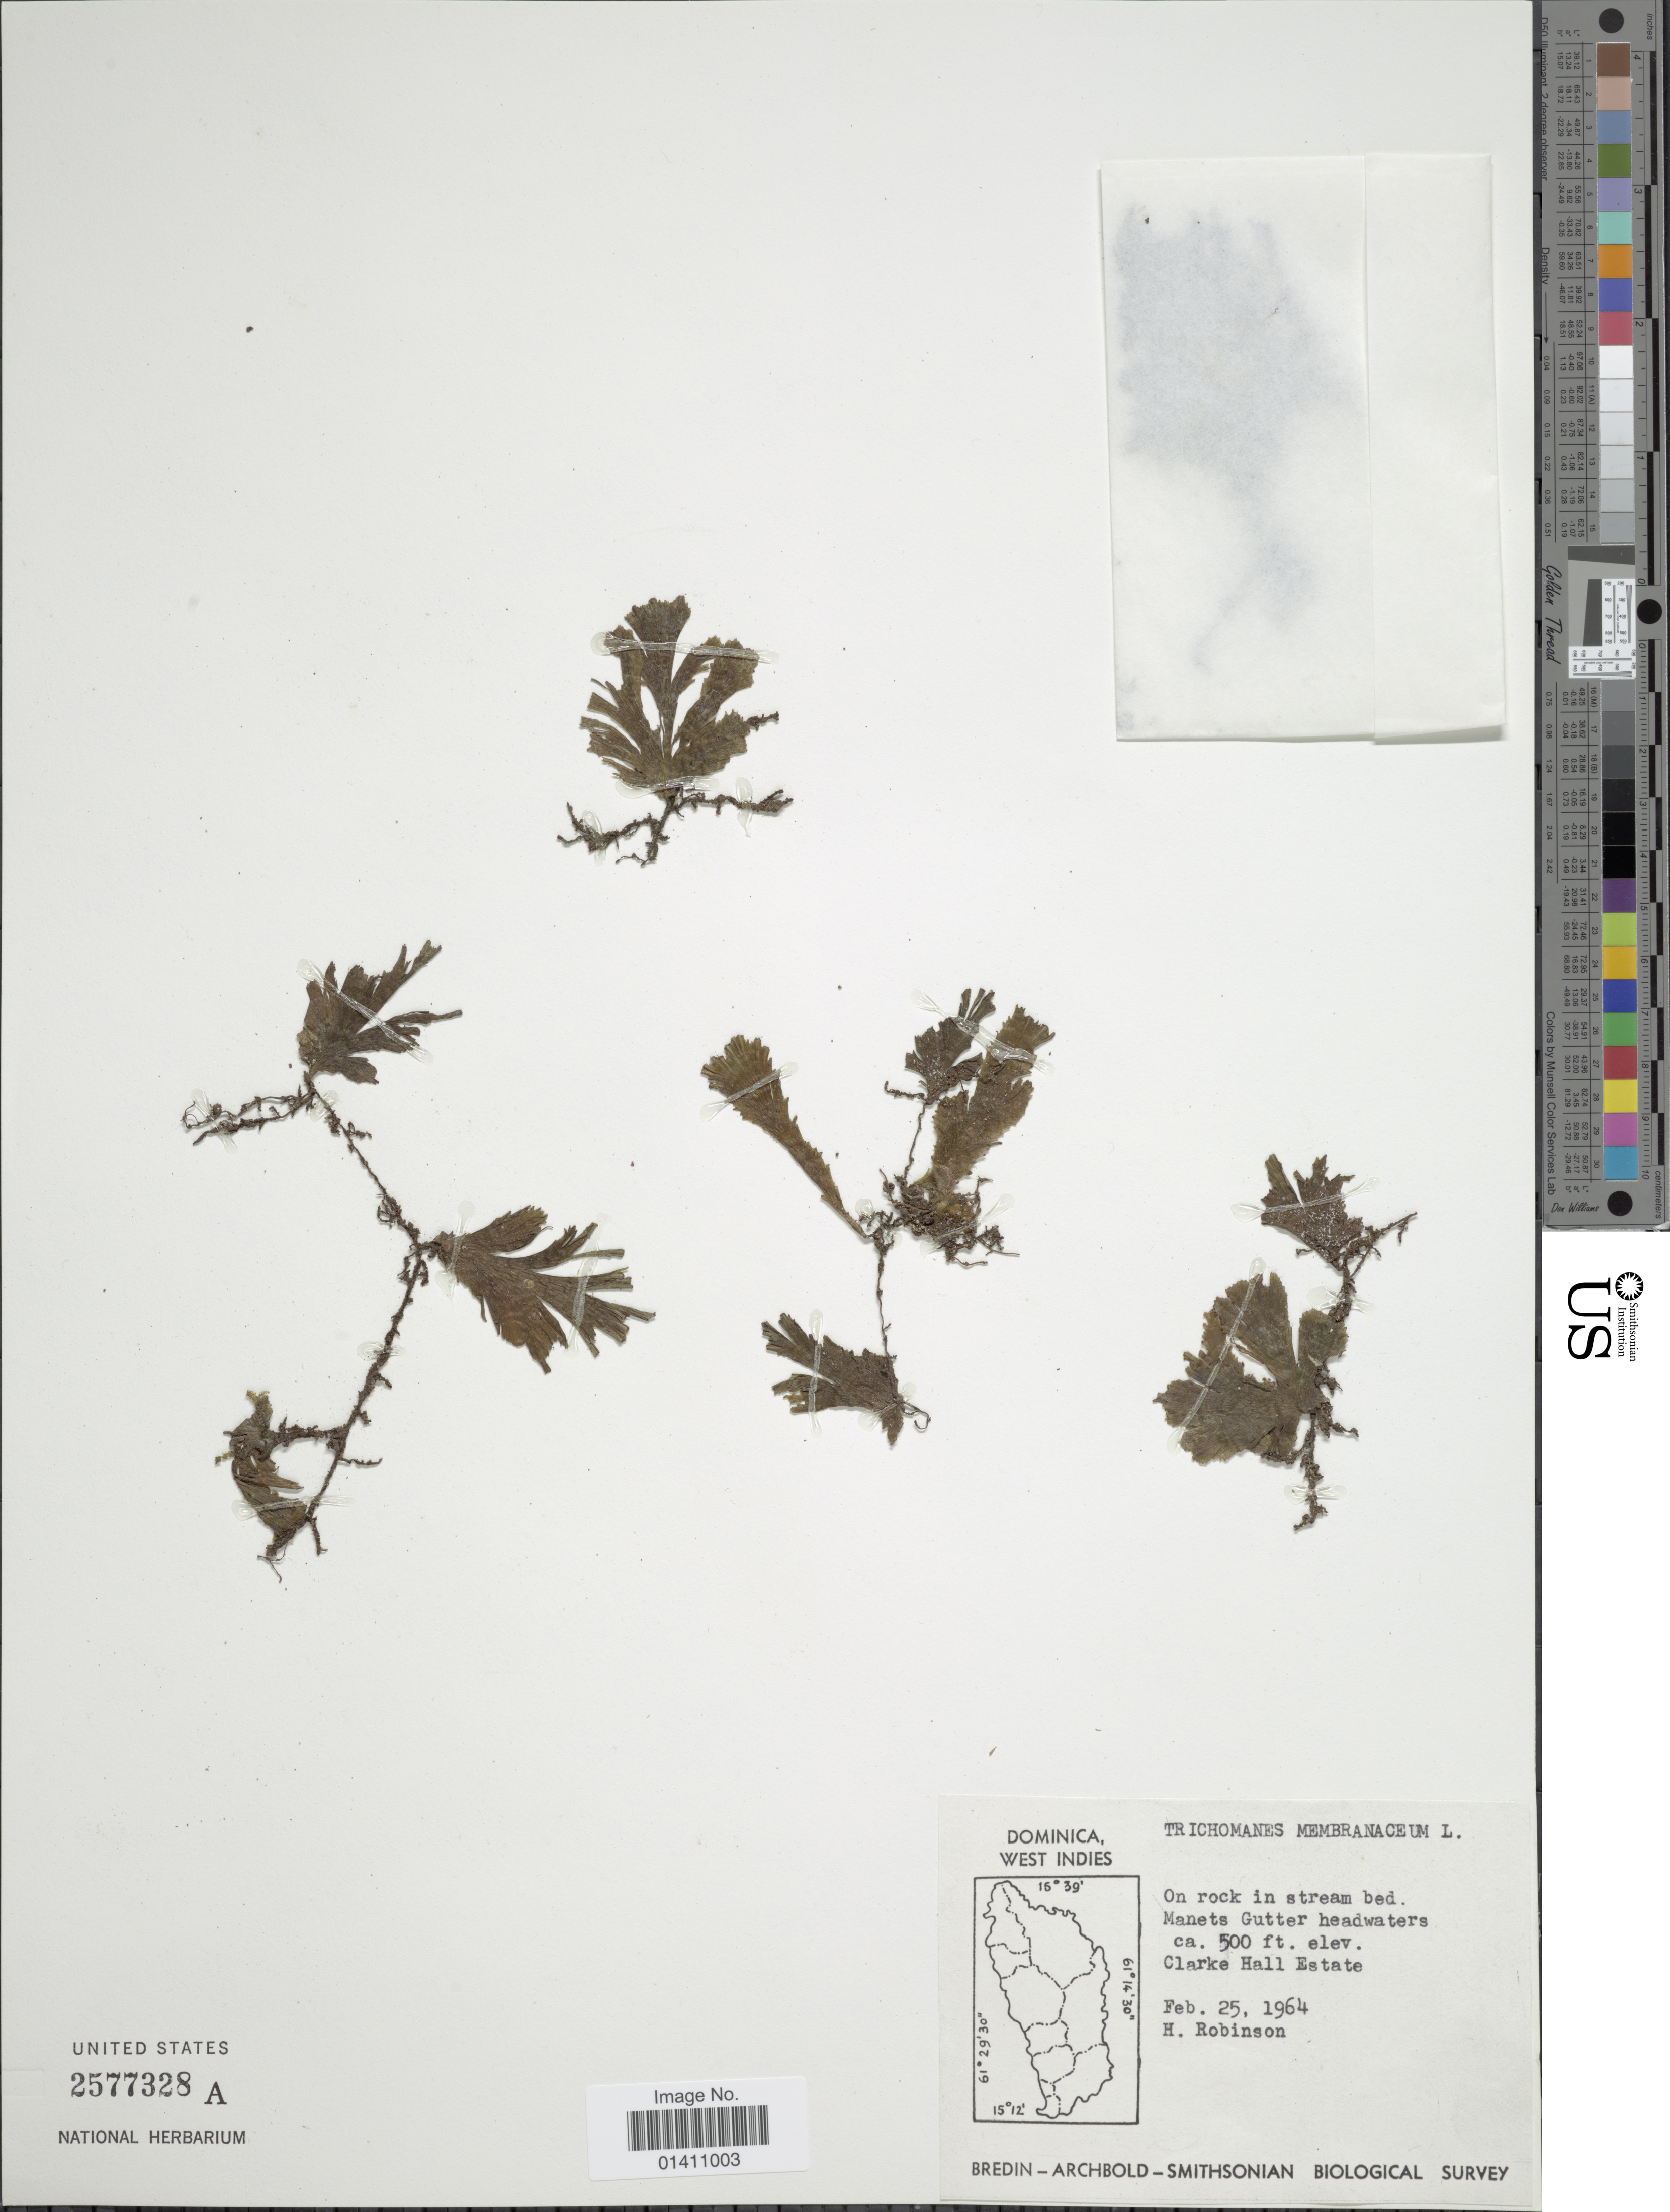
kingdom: Plantae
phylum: Tracheophyta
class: Polypodiopsida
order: Hymenophyllales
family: Hymenophyllaceae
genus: Didymoglossum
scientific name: Didymoglossum membranaceum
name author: (L.) Vareschi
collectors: H. Robinson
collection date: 1964-02-25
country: Dominica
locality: West Indies. Clarke Hall Estate.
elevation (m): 152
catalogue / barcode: US 2577328